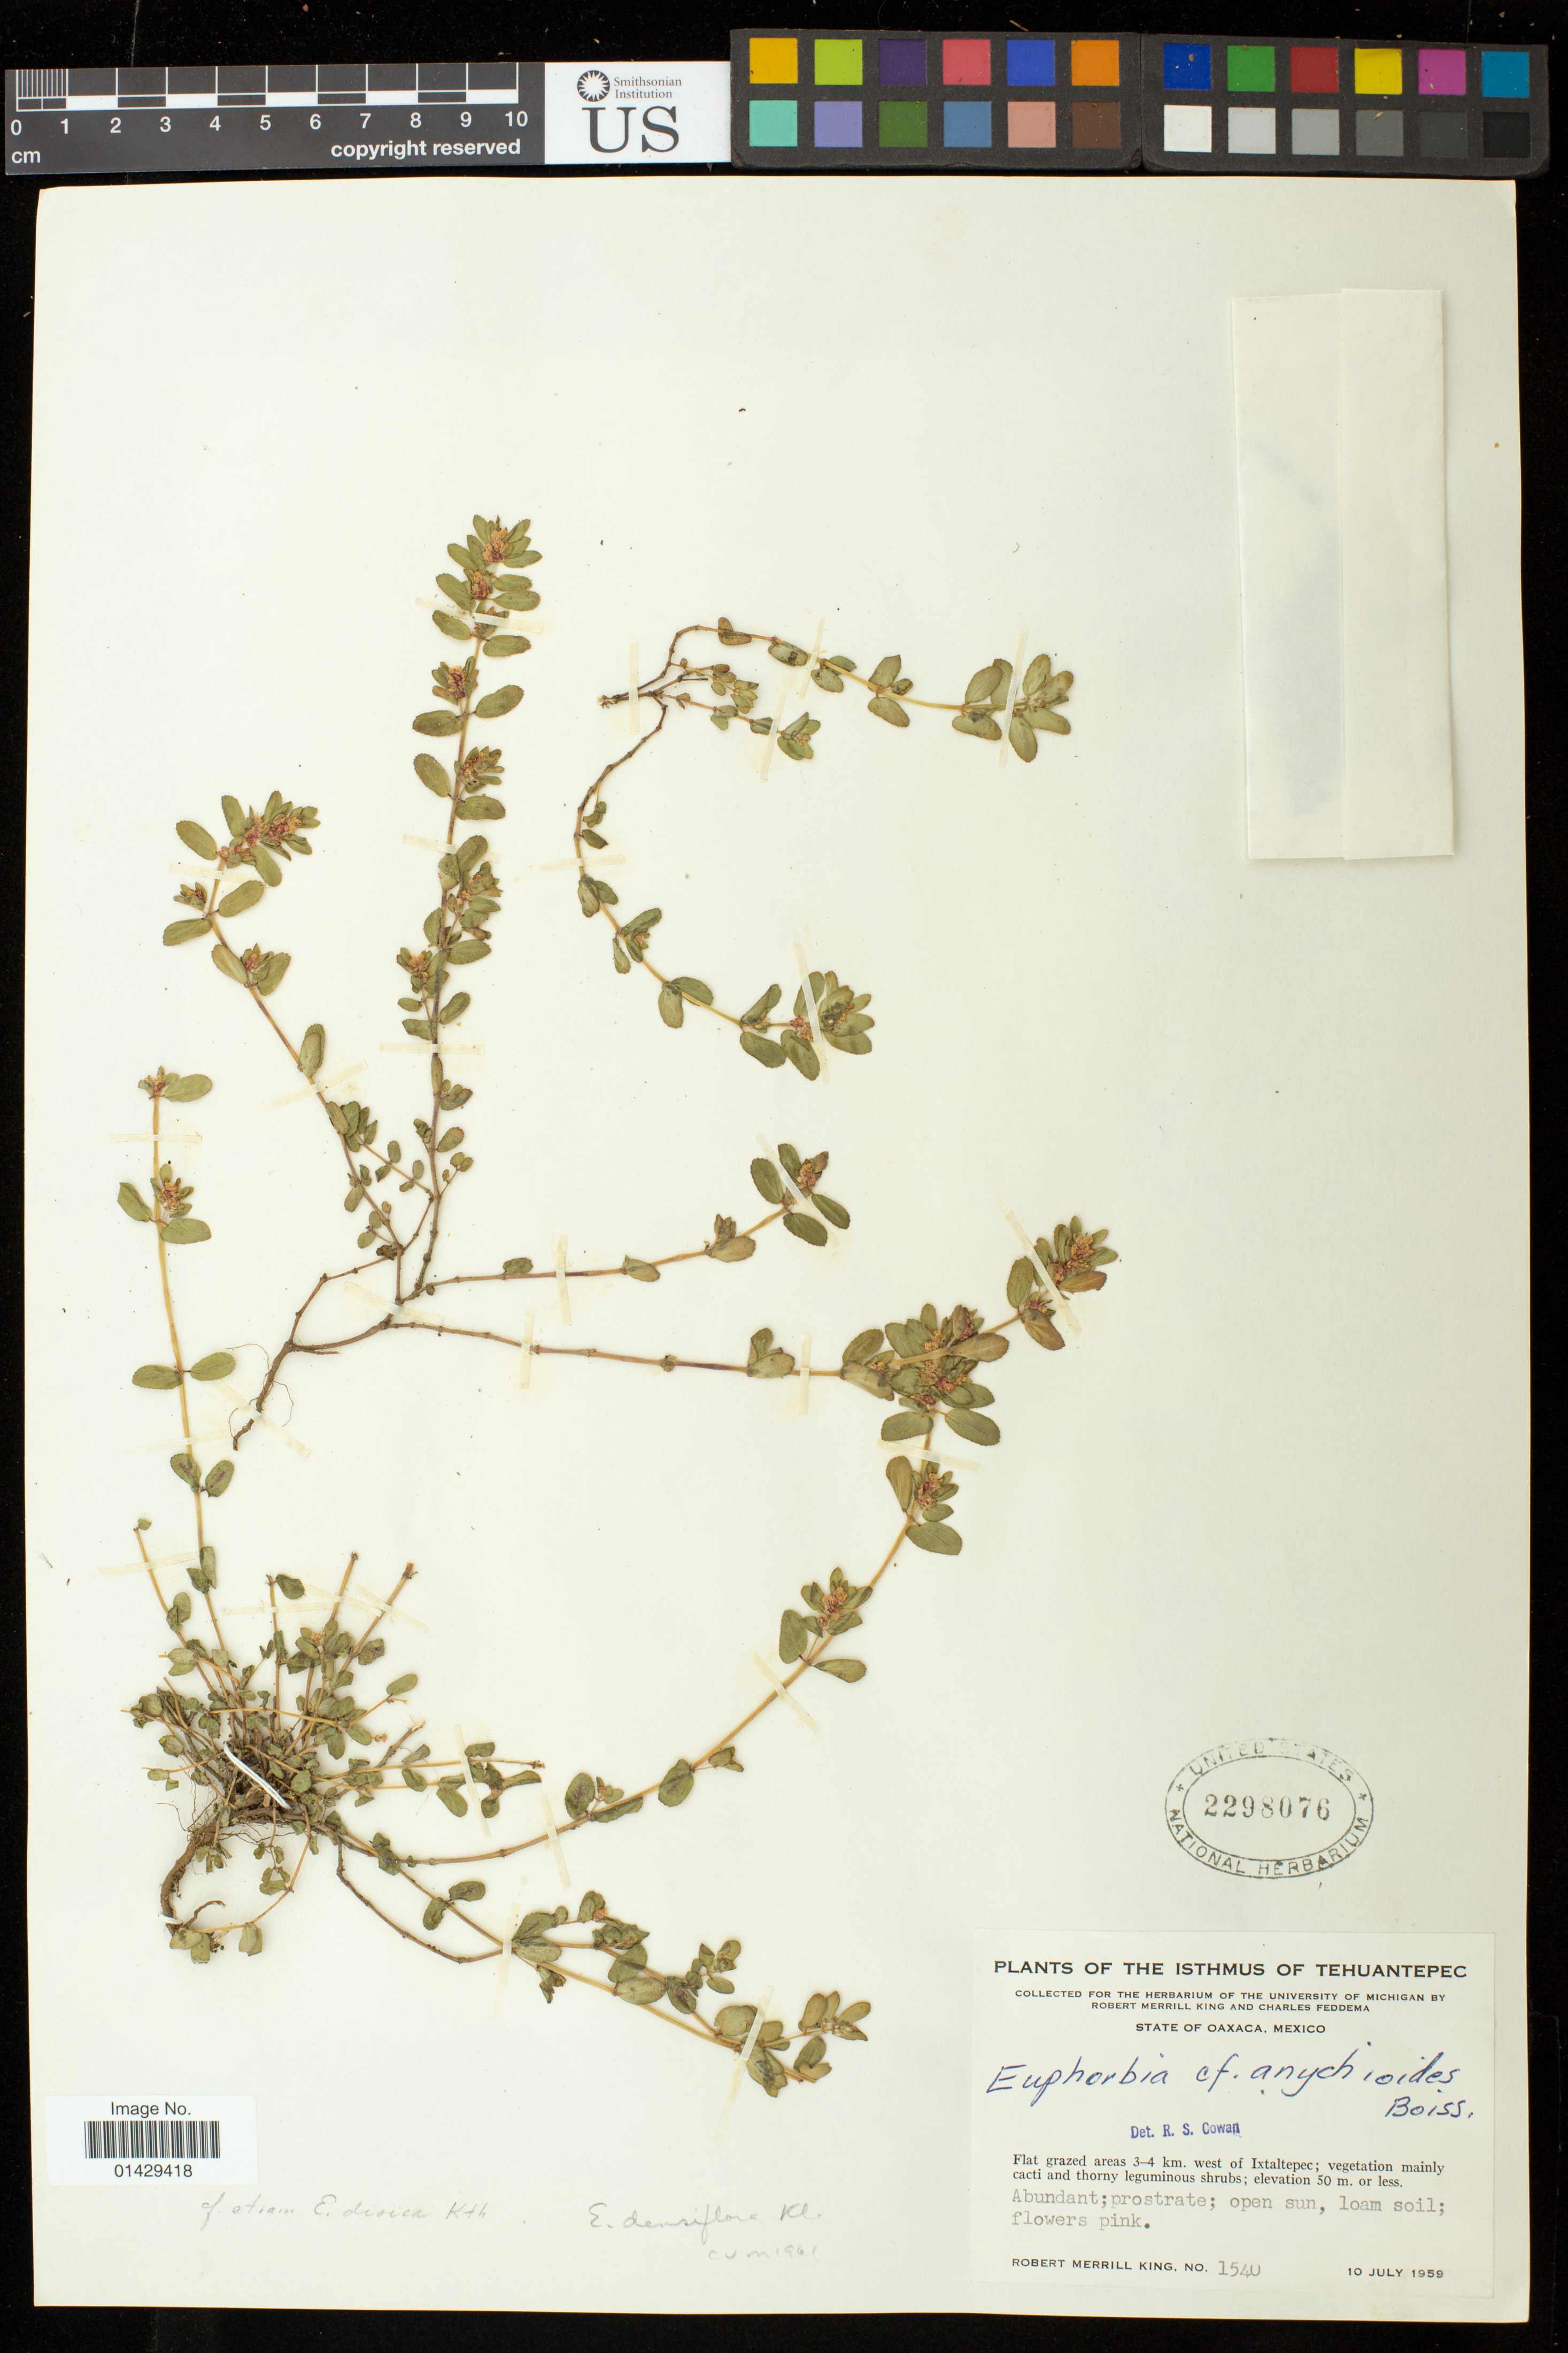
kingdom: Plantae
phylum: Tracheophyta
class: Magnoliopsida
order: Malpighiales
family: Euphorbiaceae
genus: Euphorbia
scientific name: Euphorbia densiflora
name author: (Klotzsch & Garcke) Klotzsch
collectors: R. M. King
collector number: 1540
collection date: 1959-07-10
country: Mexico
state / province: Oaxaca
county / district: Tehuantepec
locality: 3-4 km. west of Ixtaltepec, Isthmus of Tehuantepec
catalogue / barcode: US 2298076